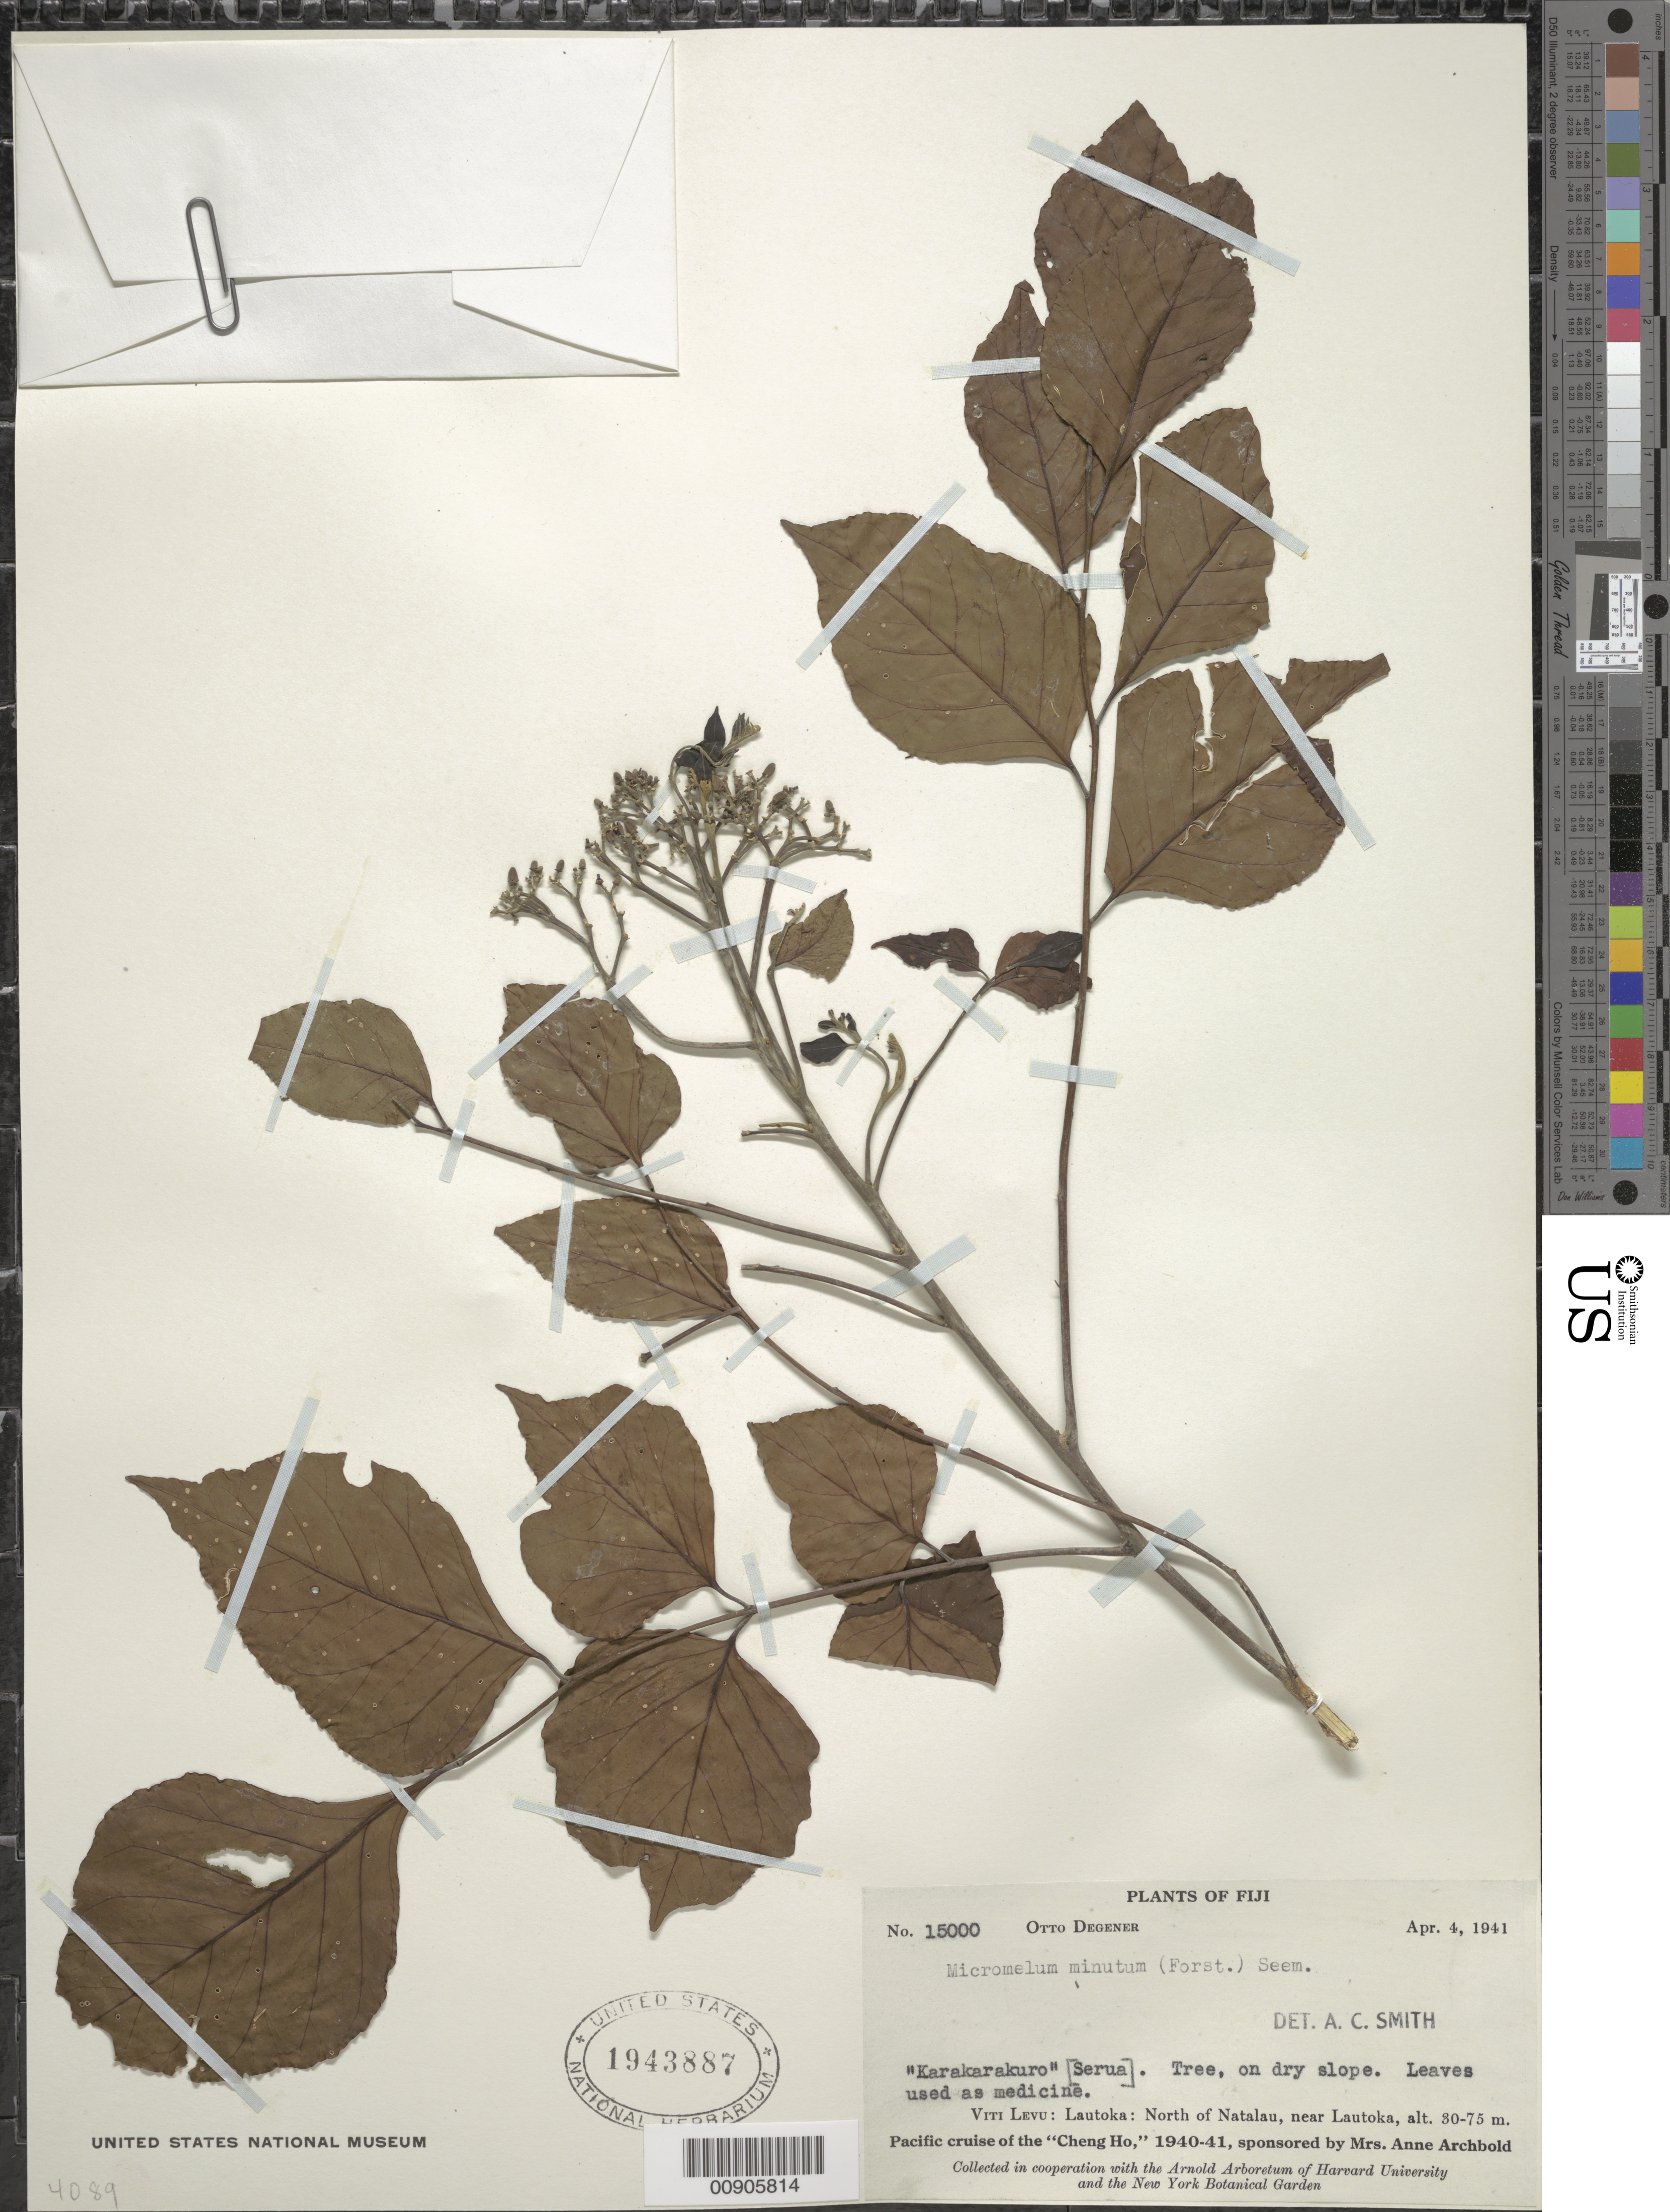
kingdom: Plantae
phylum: Tracheophyta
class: Magnoliopsida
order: Sapindales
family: Rutaceae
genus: Micromelum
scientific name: Micromelum minutum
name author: (G. Forst.) Wight & Arn.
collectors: O. Degener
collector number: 15000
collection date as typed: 04 Apr 1941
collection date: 1941-04-04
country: Fiji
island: Viti Levu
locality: Lutoka: North of Natalau, near Lautoka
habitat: dry slope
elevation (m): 30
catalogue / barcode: US 1943887